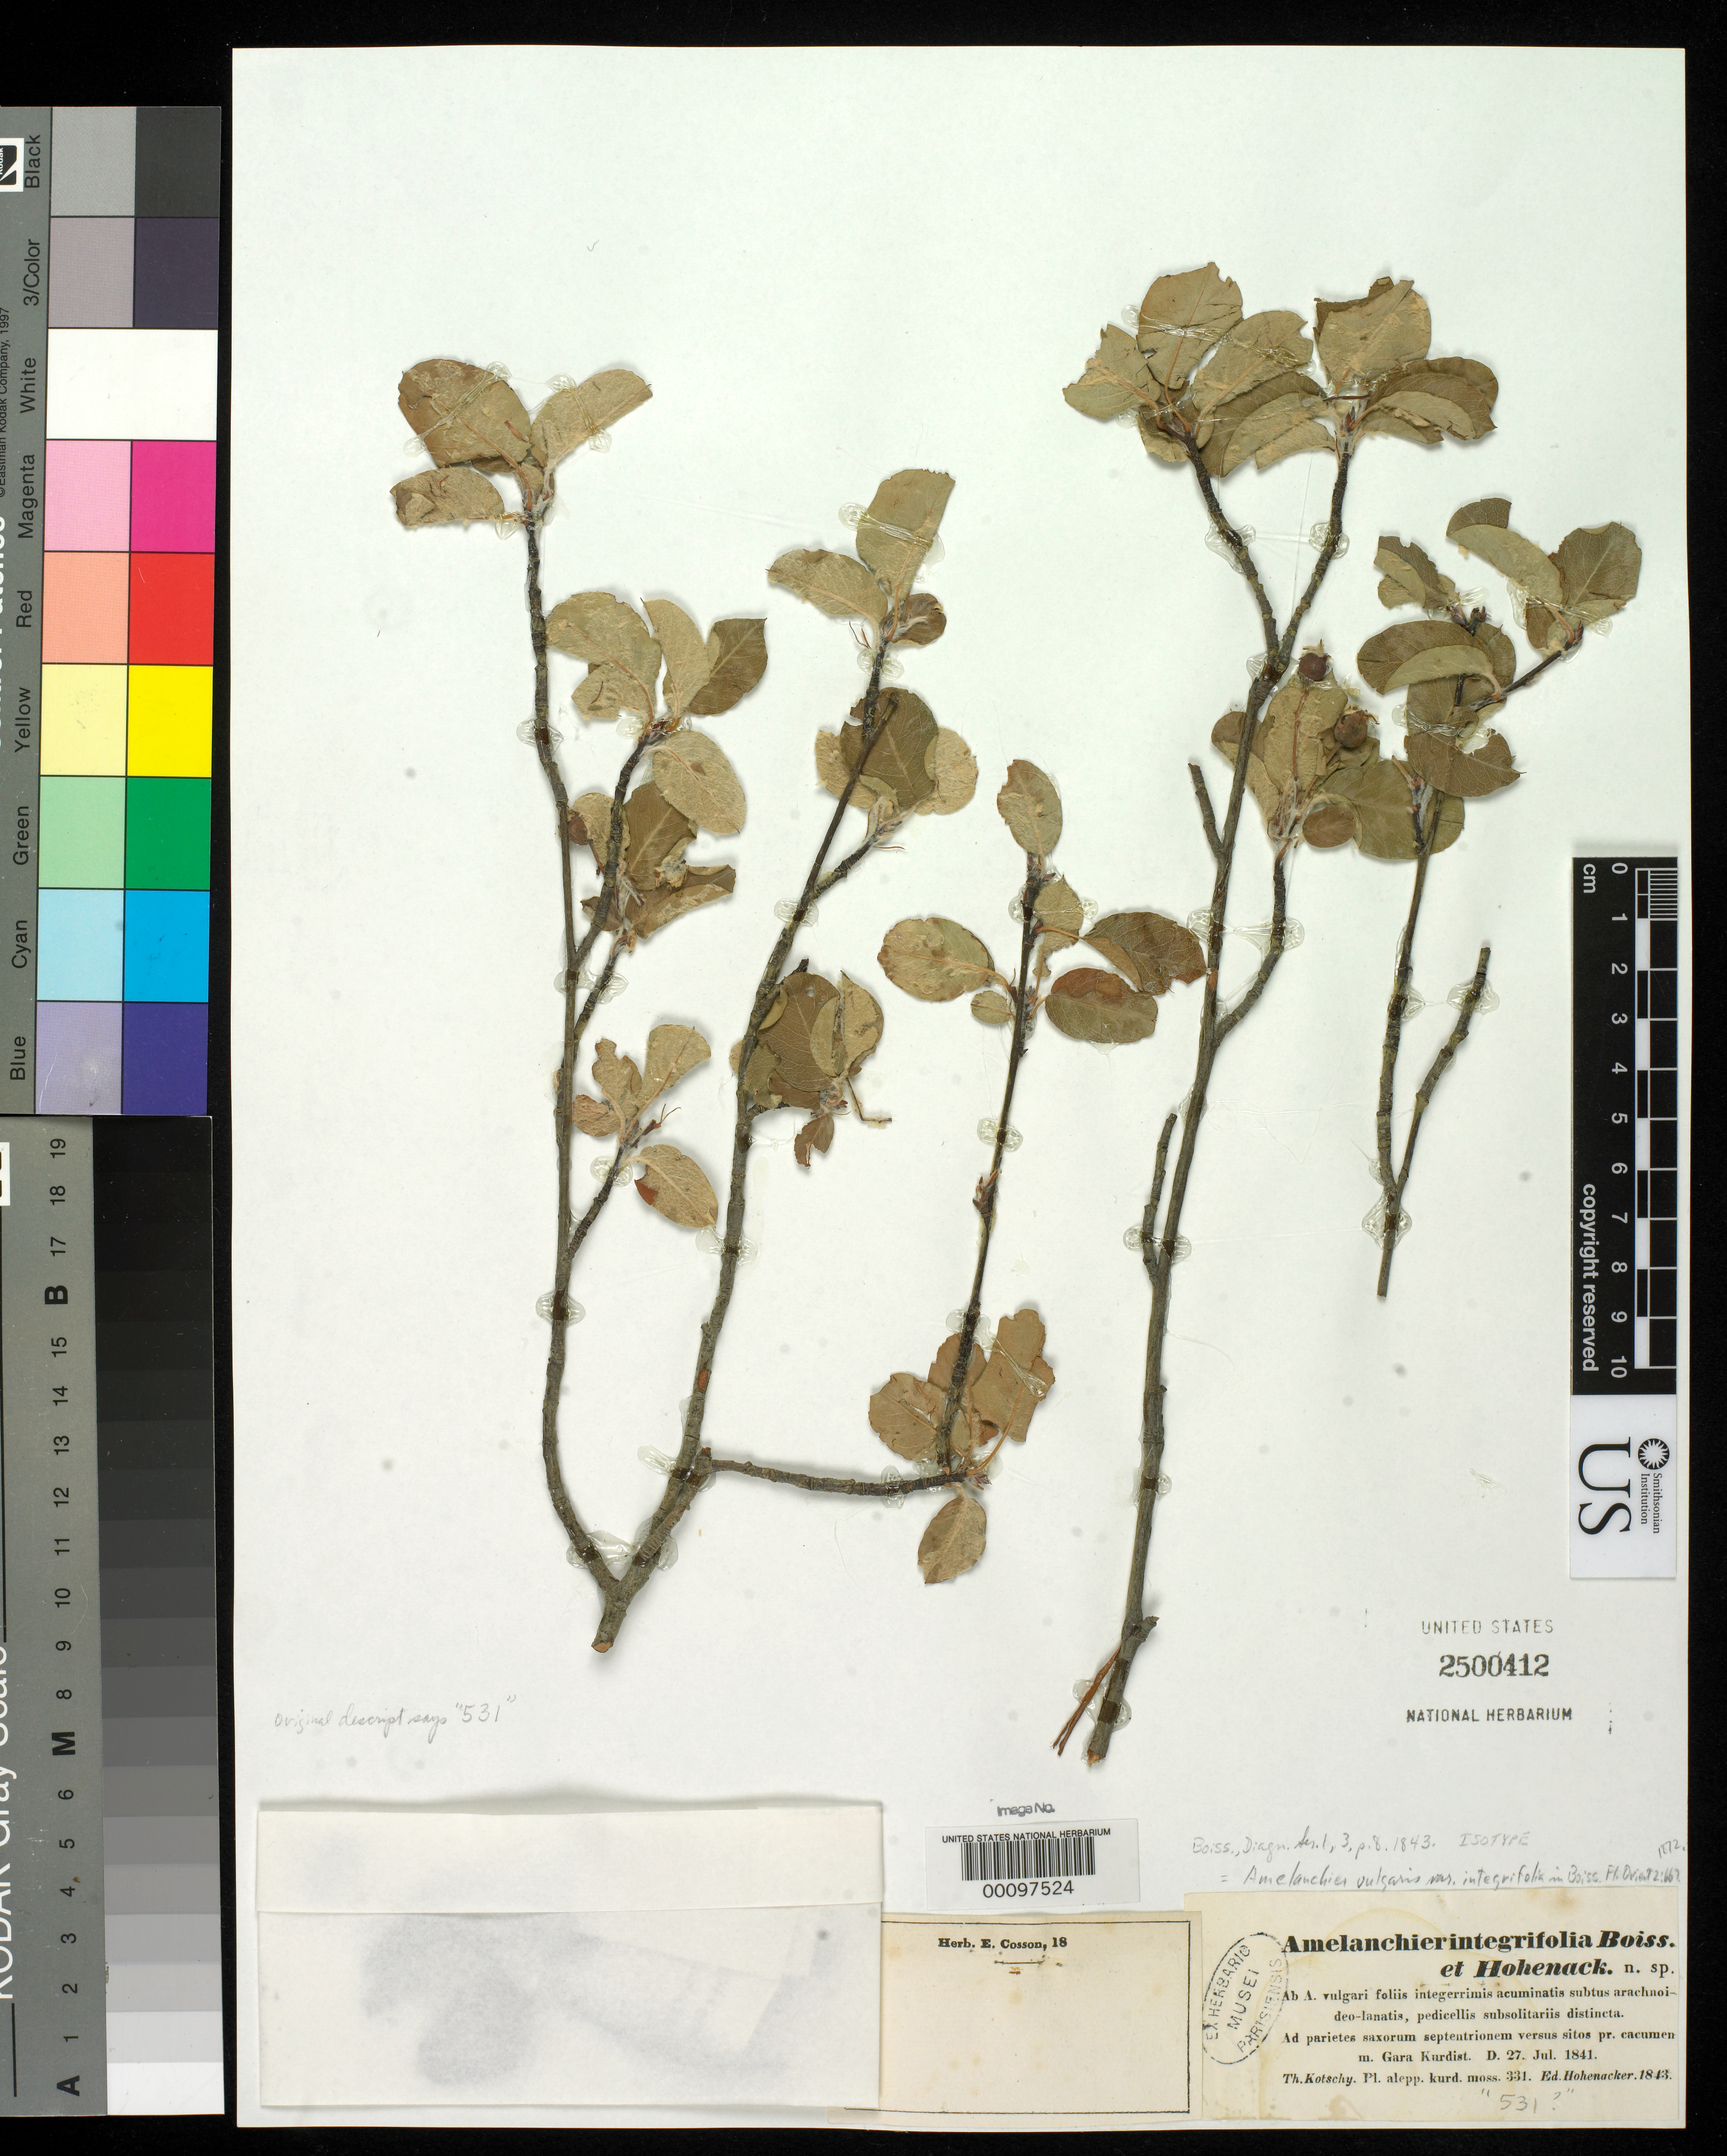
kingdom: Plantae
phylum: Tracheophyta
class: Magnoliopsida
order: Rosales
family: Rosaceae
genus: Amelanchier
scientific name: Amelanchier integrifolia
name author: Boiss. & Hohen. in Boiss.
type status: Isotype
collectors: K. G. Kotschy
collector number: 331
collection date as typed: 27 Jul 1841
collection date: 1841-07-27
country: Turkey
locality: Mountgara; (country as "Kurdistan").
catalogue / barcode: US 2500412